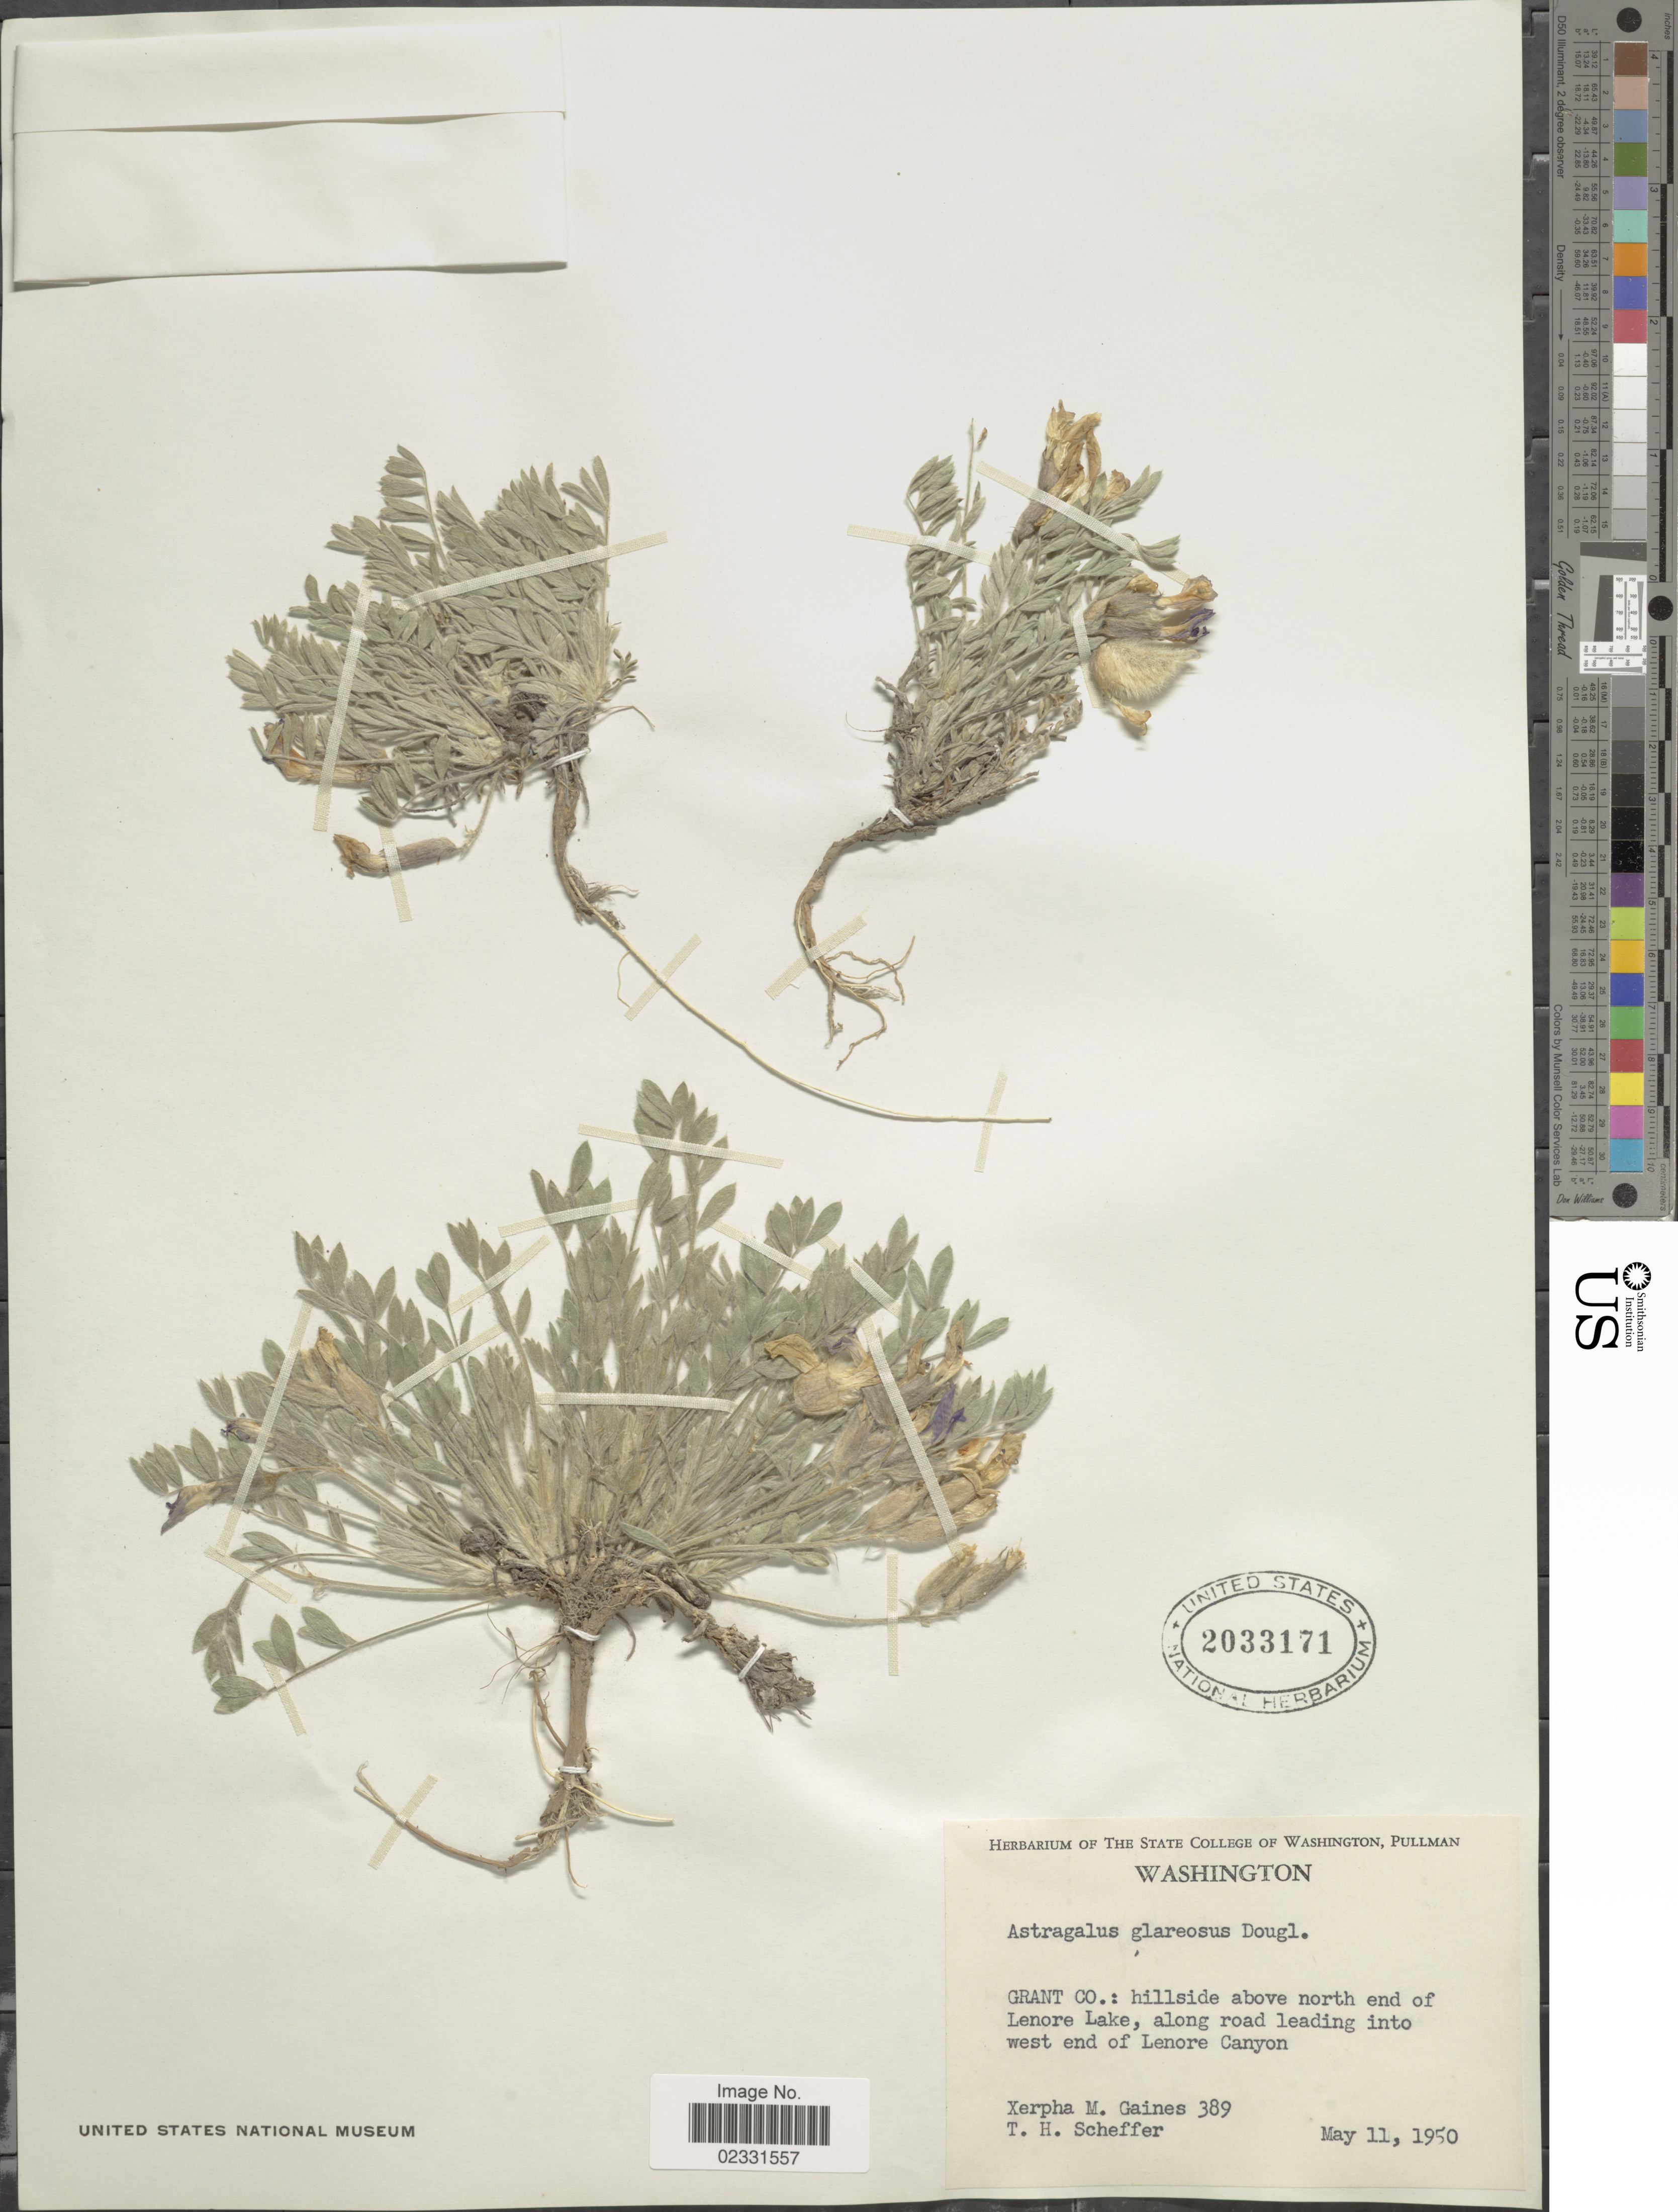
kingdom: Plantae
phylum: Tracheophyta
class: Magnoliopsida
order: Fabales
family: Fabaceae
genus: Astragalus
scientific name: Astragalus purshii var. glareosus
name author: (Douglas ex Hook.) Barneby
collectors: X. Gaines & T. Scheffer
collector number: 389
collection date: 1950-05-11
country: United States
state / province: Washington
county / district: Grant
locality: Grant Co: hillside above north end of Lenore Lake, along road leading into west end Lenore Canyon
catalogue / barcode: US 2033171